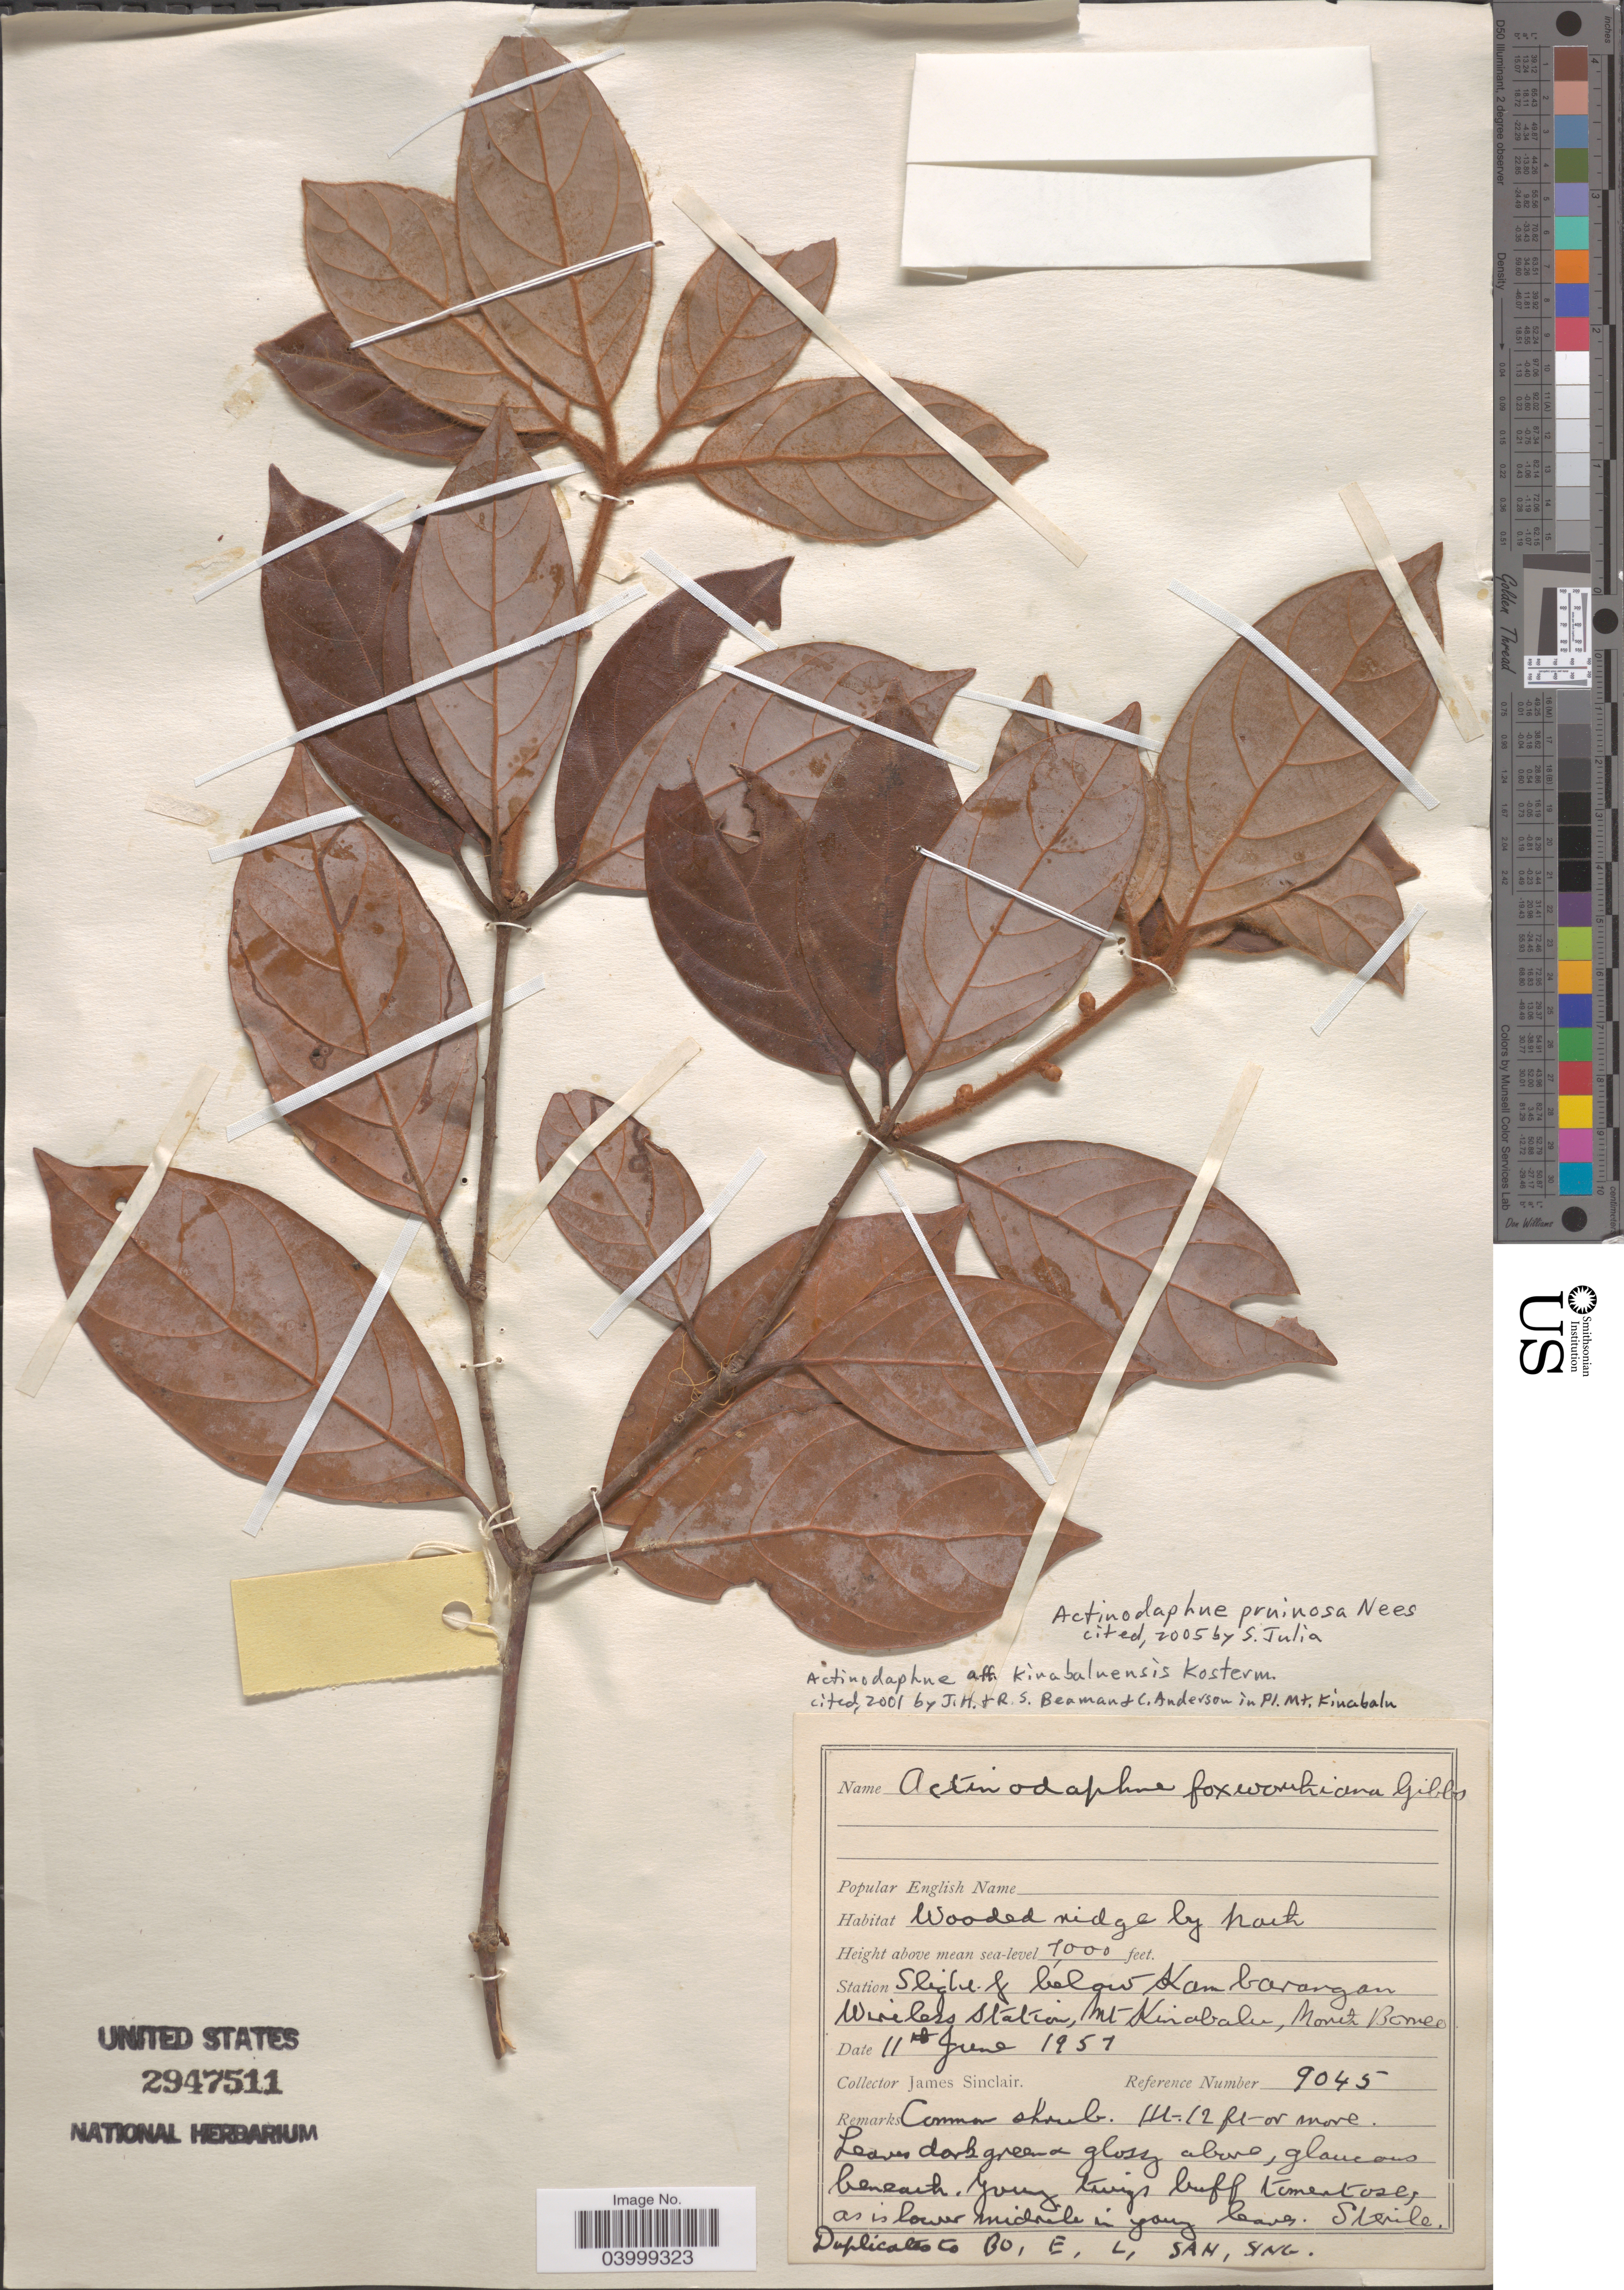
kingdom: Plantae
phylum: Tracheophyta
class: Magnoliopsida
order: Laurales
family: Lauraceae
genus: Actinodaphne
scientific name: Actinodaphne pruinosa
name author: Nees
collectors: J. Sinclair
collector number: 9045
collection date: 1957-06-11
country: Malaysia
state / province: Sabah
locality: Slide [interpreted] & below Kanbarangan Wireless Station, Mt. Kinabalu, North Borneo.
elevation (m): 305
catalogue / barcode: US 2947511